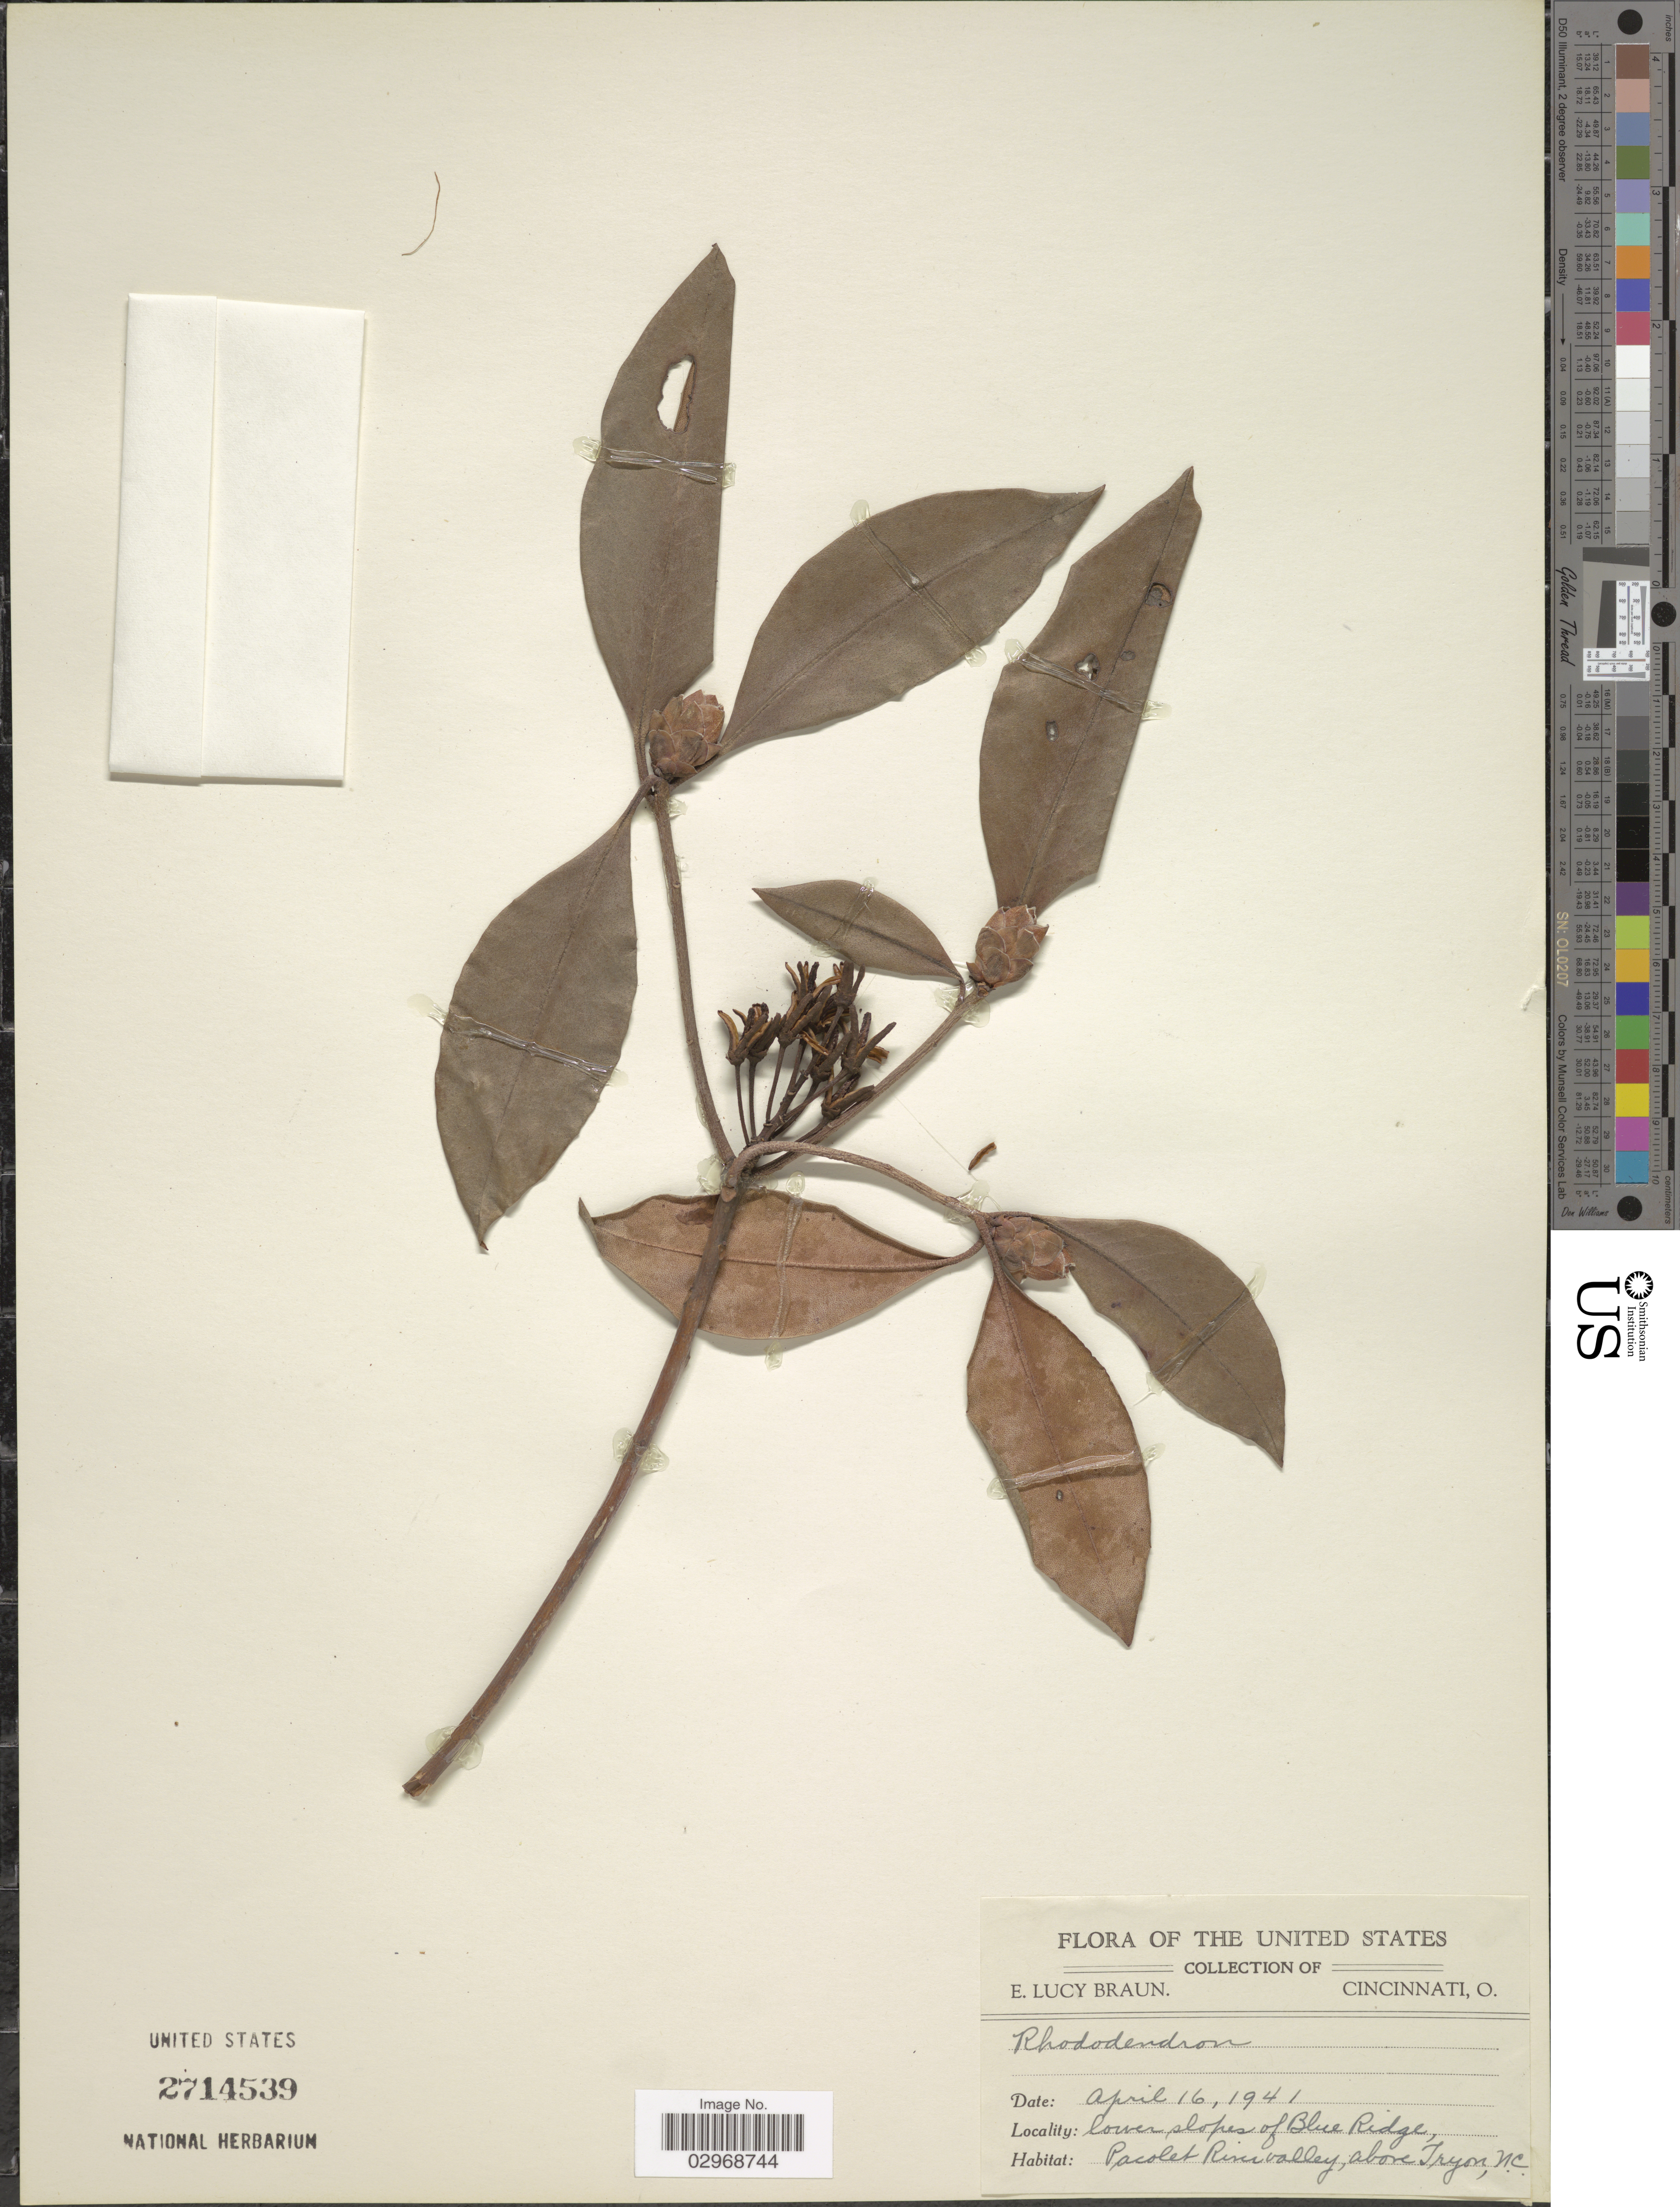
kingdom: Plantae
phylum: Tracheophyta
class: Magnoliopsida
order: Ericales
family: Ericaceae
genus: Rhododendron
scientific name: Rhododendron sp.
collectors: E. L. Braun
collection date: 1941-04-16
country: United States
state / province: North Carolina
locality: Lower slopes of Blue Ridge, Pacolet River valley, above Tryon, N.C.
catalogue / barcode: US 2714539